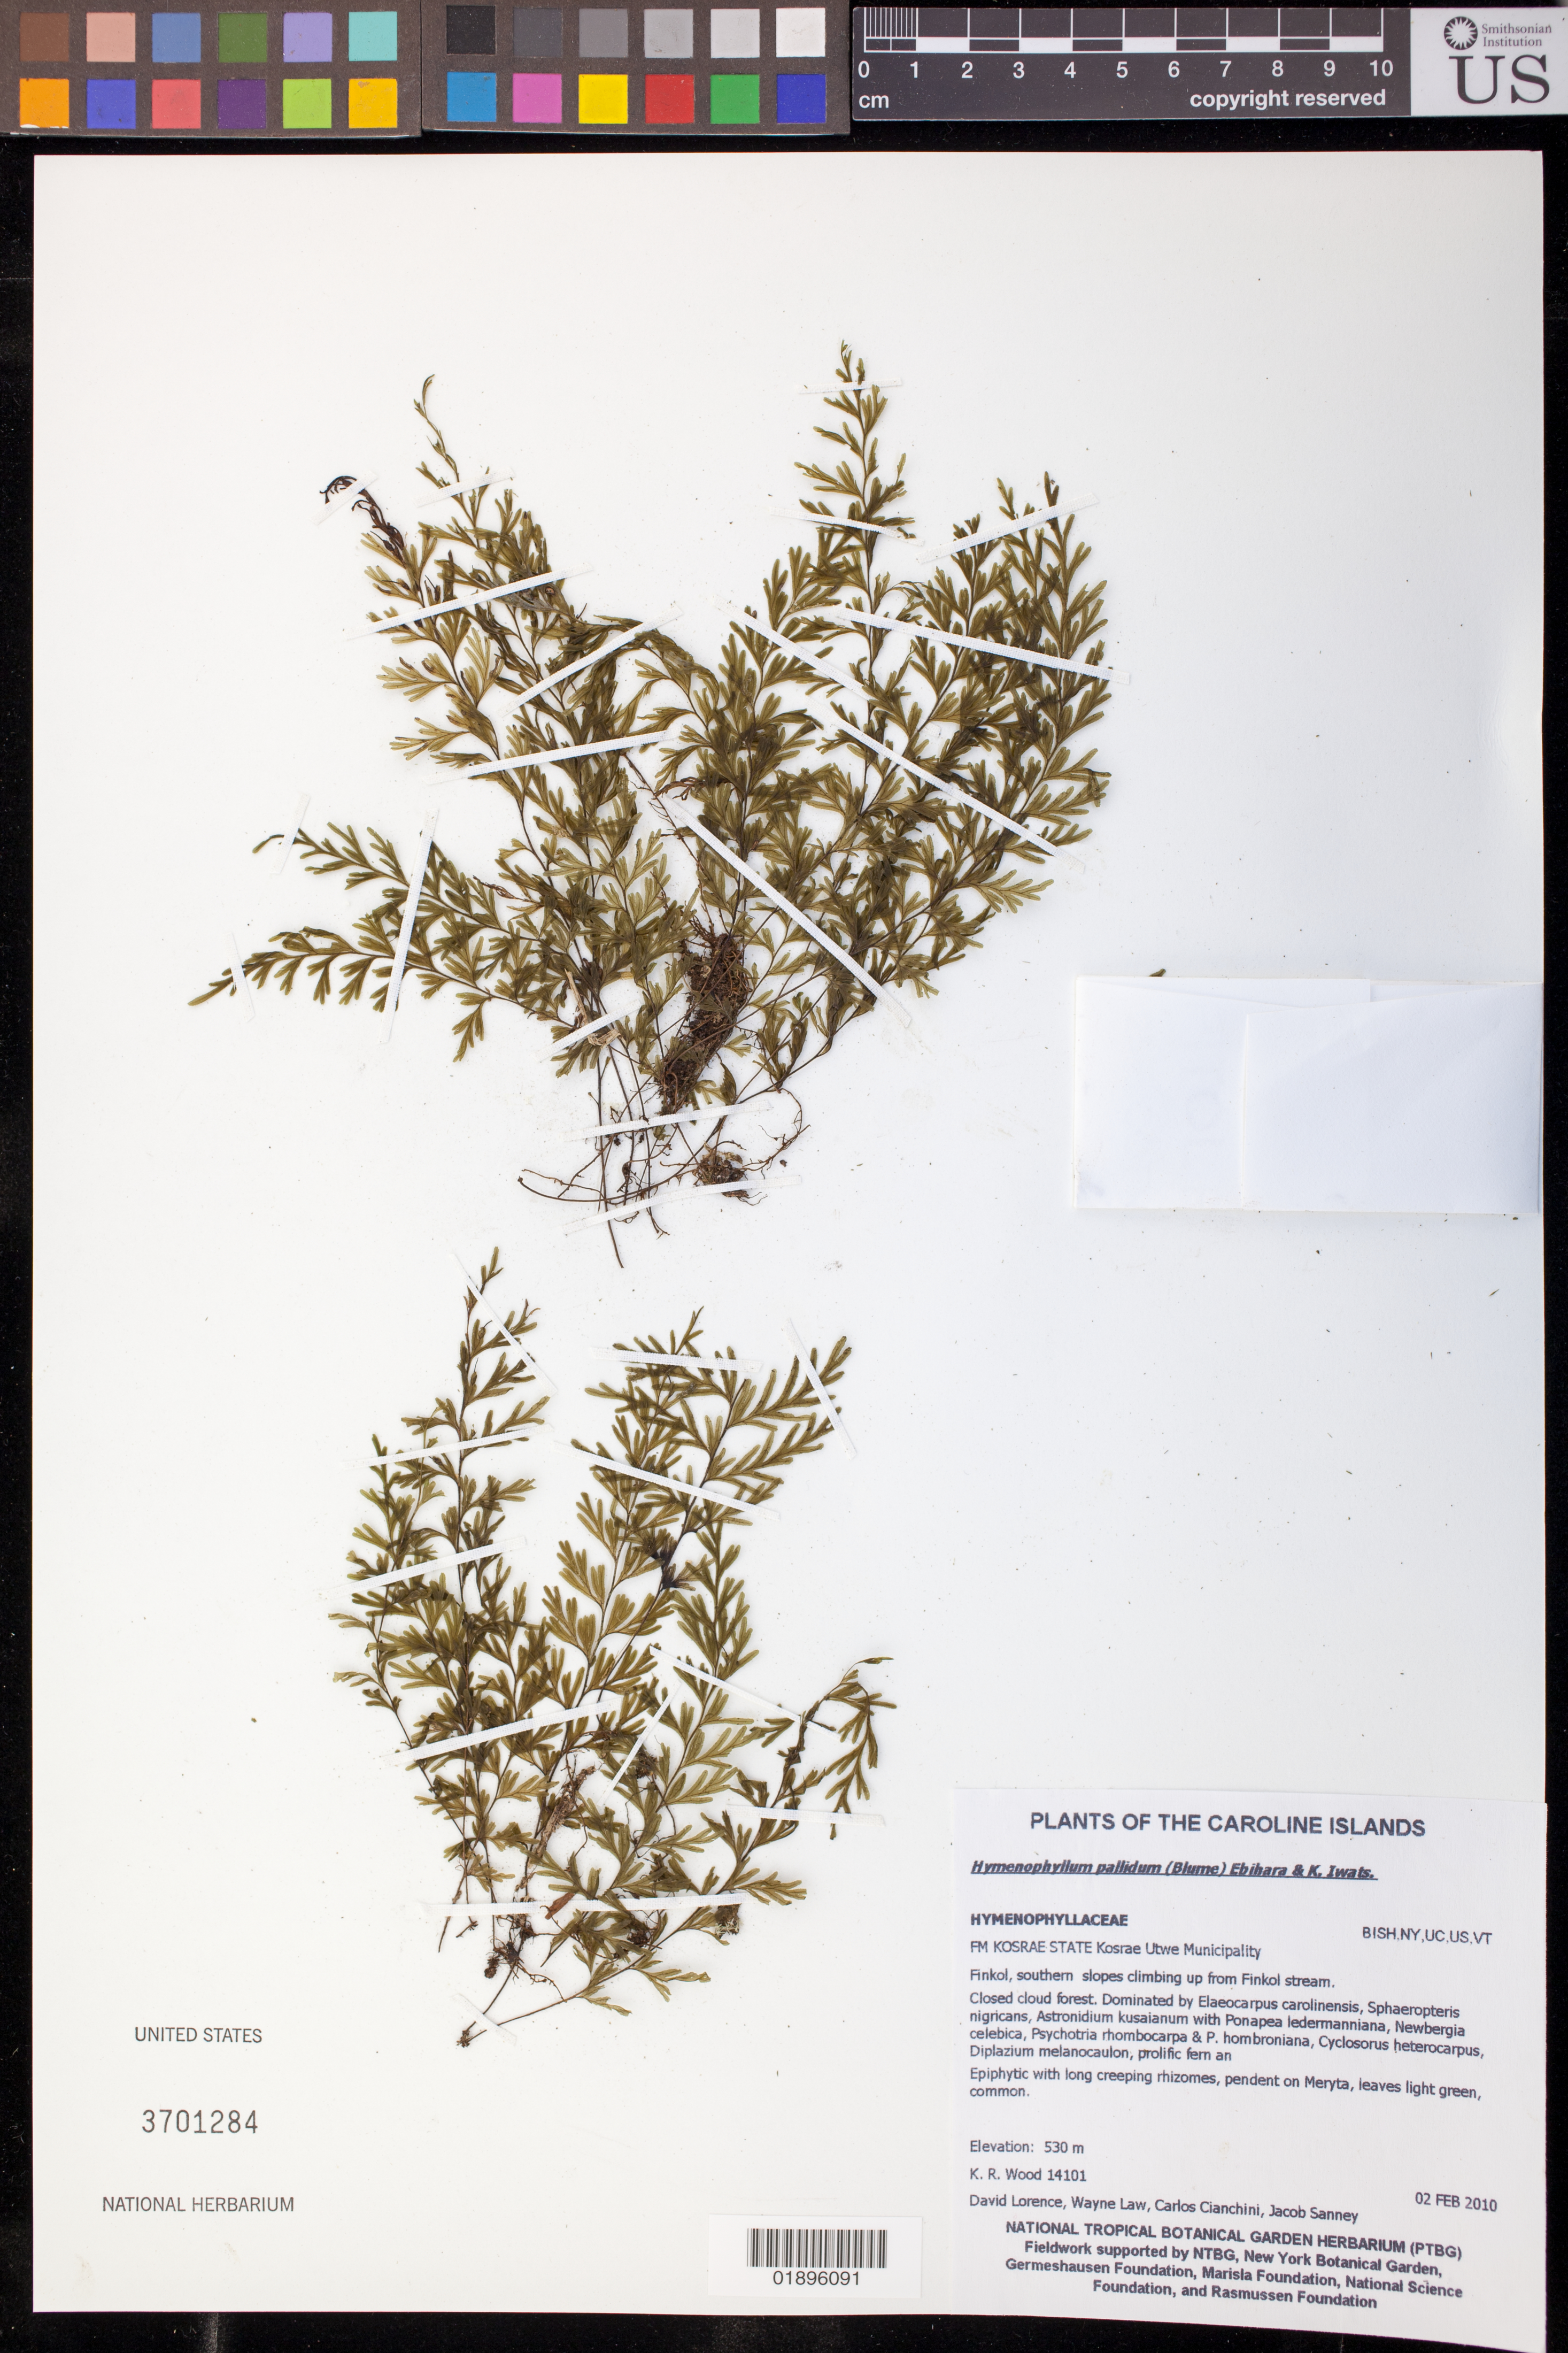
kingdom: Plantae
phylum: Tracheophyta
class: Polypodiopsida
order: Hymenophyllales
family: Hymenophyllaceae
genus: Hymenophyllum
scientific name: Hymenophyllum pallidum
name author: (Blume) Ebihara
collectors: K. R. Wood, D. Lorence, W. Law, C. Cianchini & J. Sanney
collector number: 14101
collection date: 2010-02-02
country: Micronesia, Federated States of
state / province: Kosrae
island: Kosrae [Kusaie]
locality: Kosrae Utwe Municipality, Finkol, southern slopes climbing up from Finkol stream.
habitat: Closed cloud forest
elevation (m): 530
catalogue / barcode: US 3701284